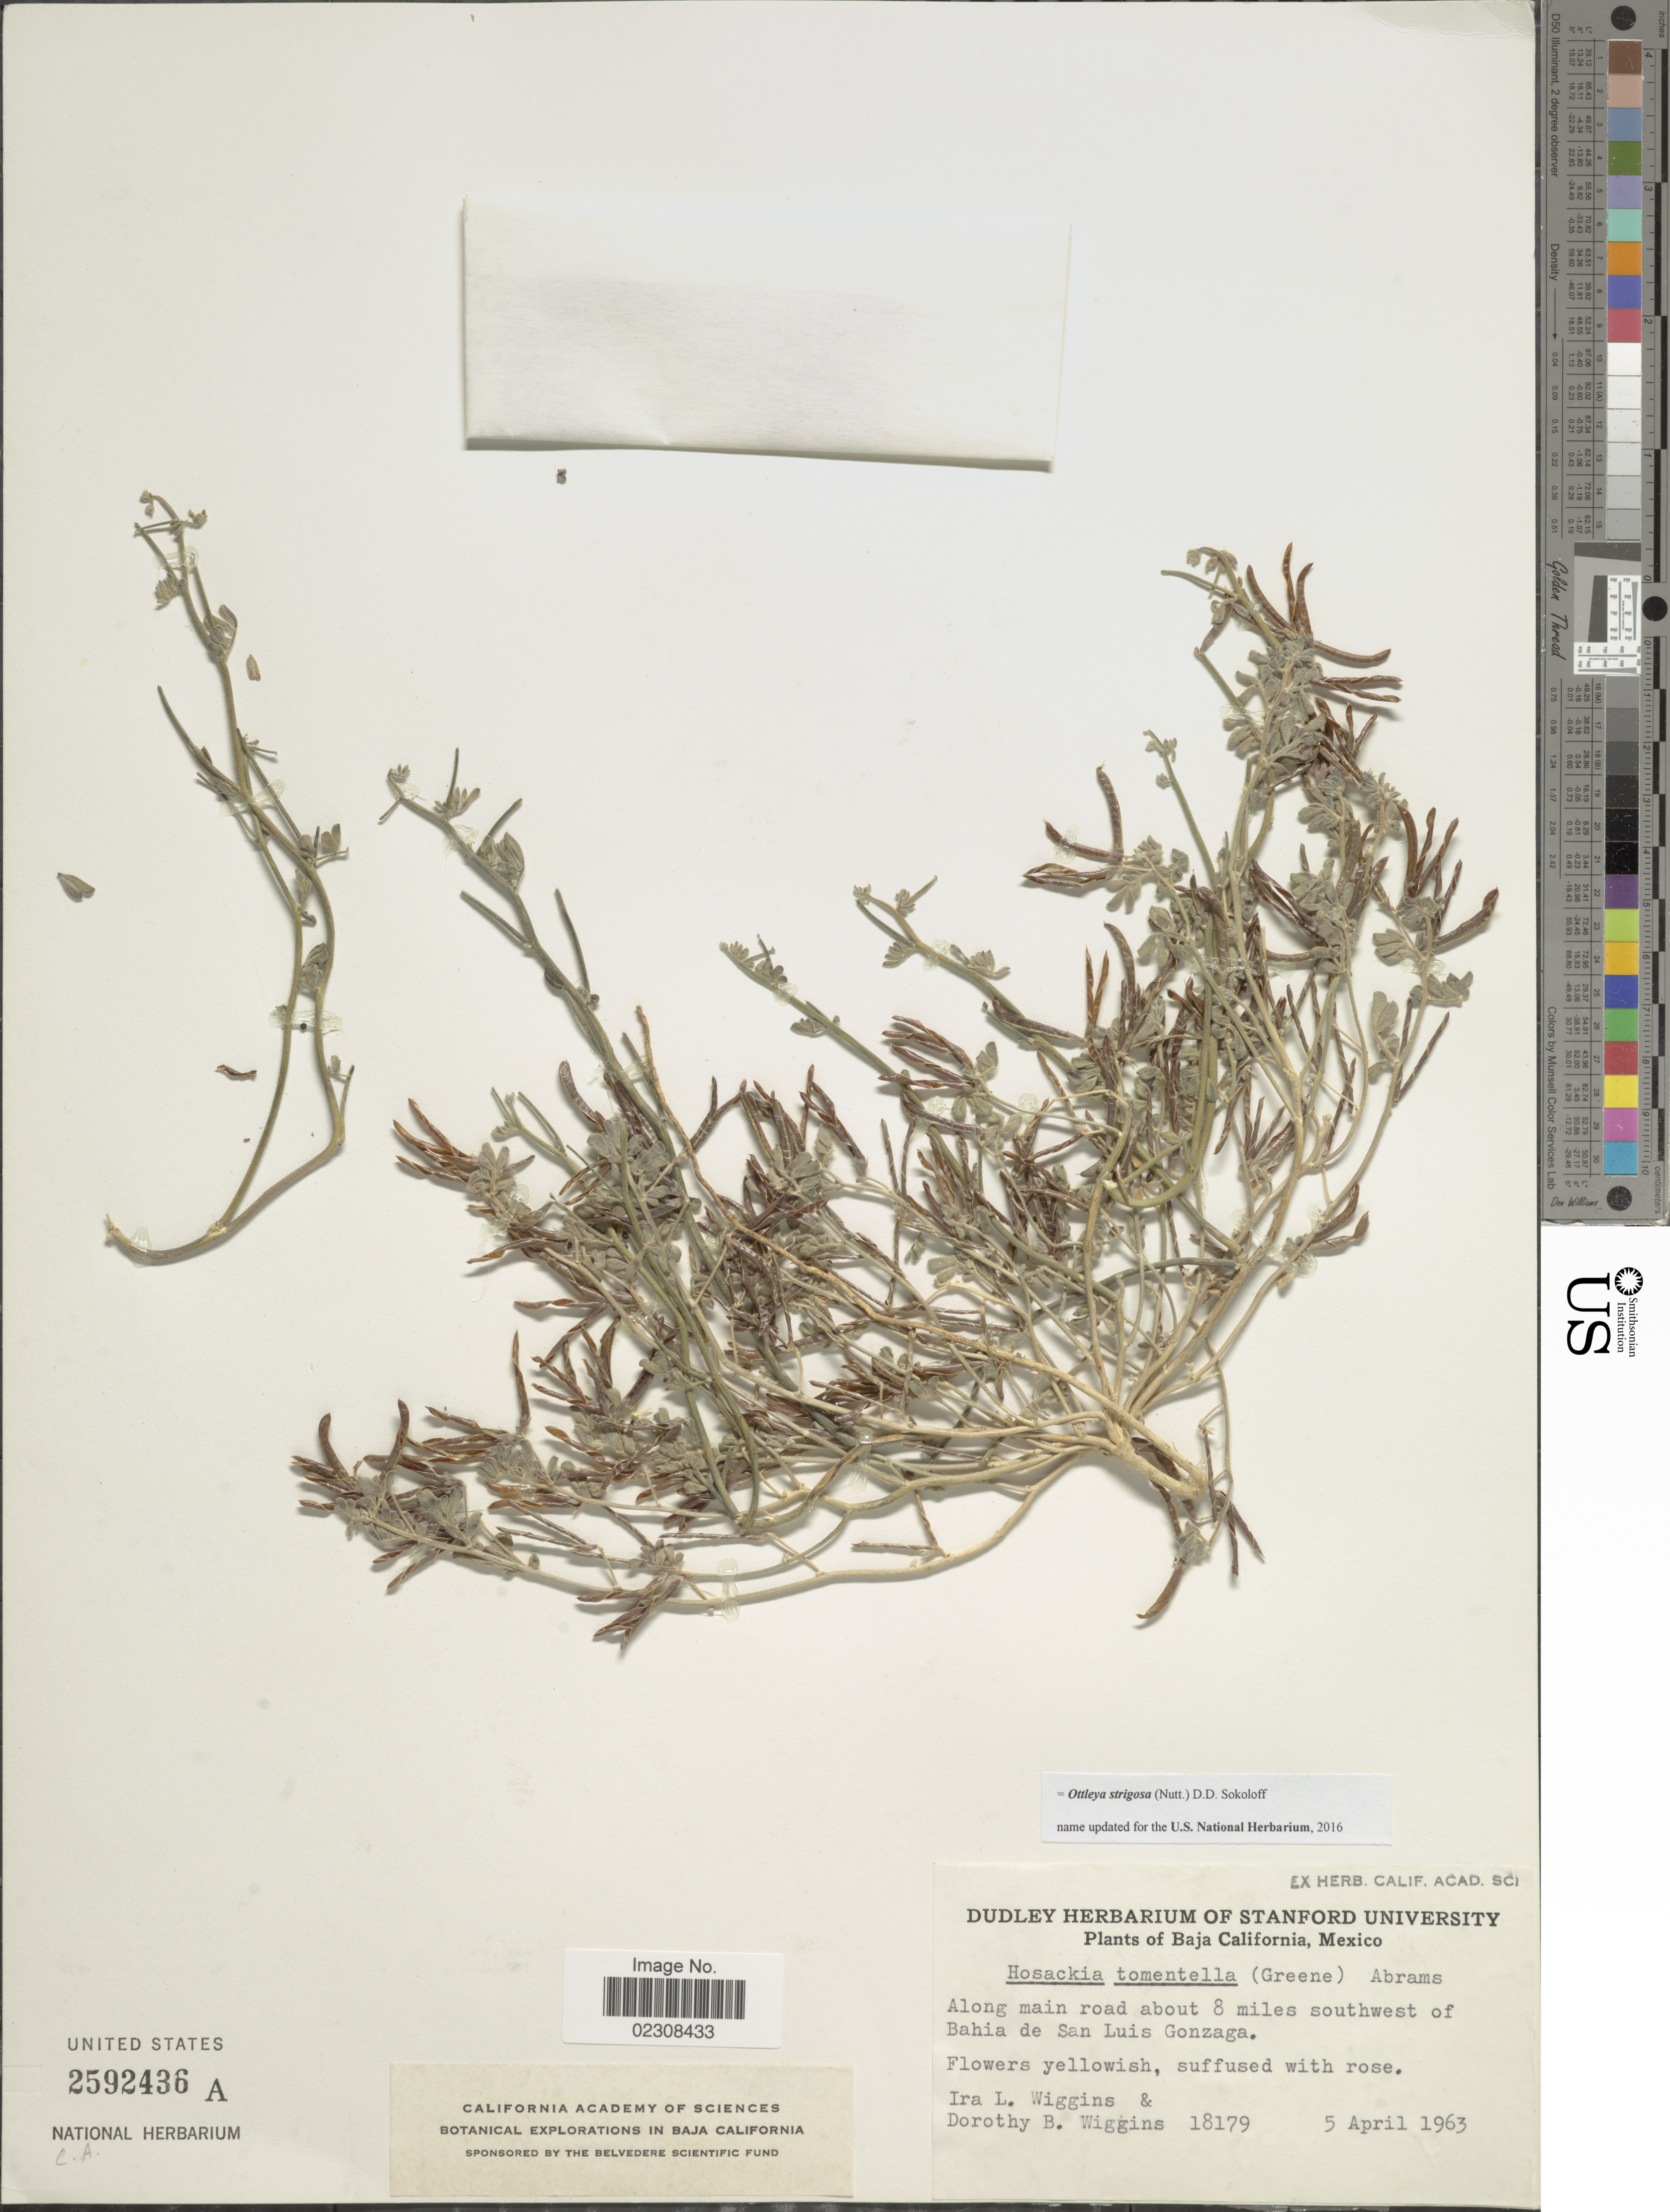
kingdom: Plantae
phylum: Tracheophyta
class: Magnoliopsida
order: Fabales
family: Fabaceae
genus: Ottleya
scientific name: Ottleya strigosa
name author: (Nutt.) D.D. Sokoloff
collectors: I. L. Wiggins & D. B. Wiggins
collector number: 18179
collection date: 1963-04-05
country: Mexico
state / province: Baja California Sur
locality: Along main road about 8 miles southwest of Bahia de San Luis Gonzaga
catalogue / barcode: US 2592436A